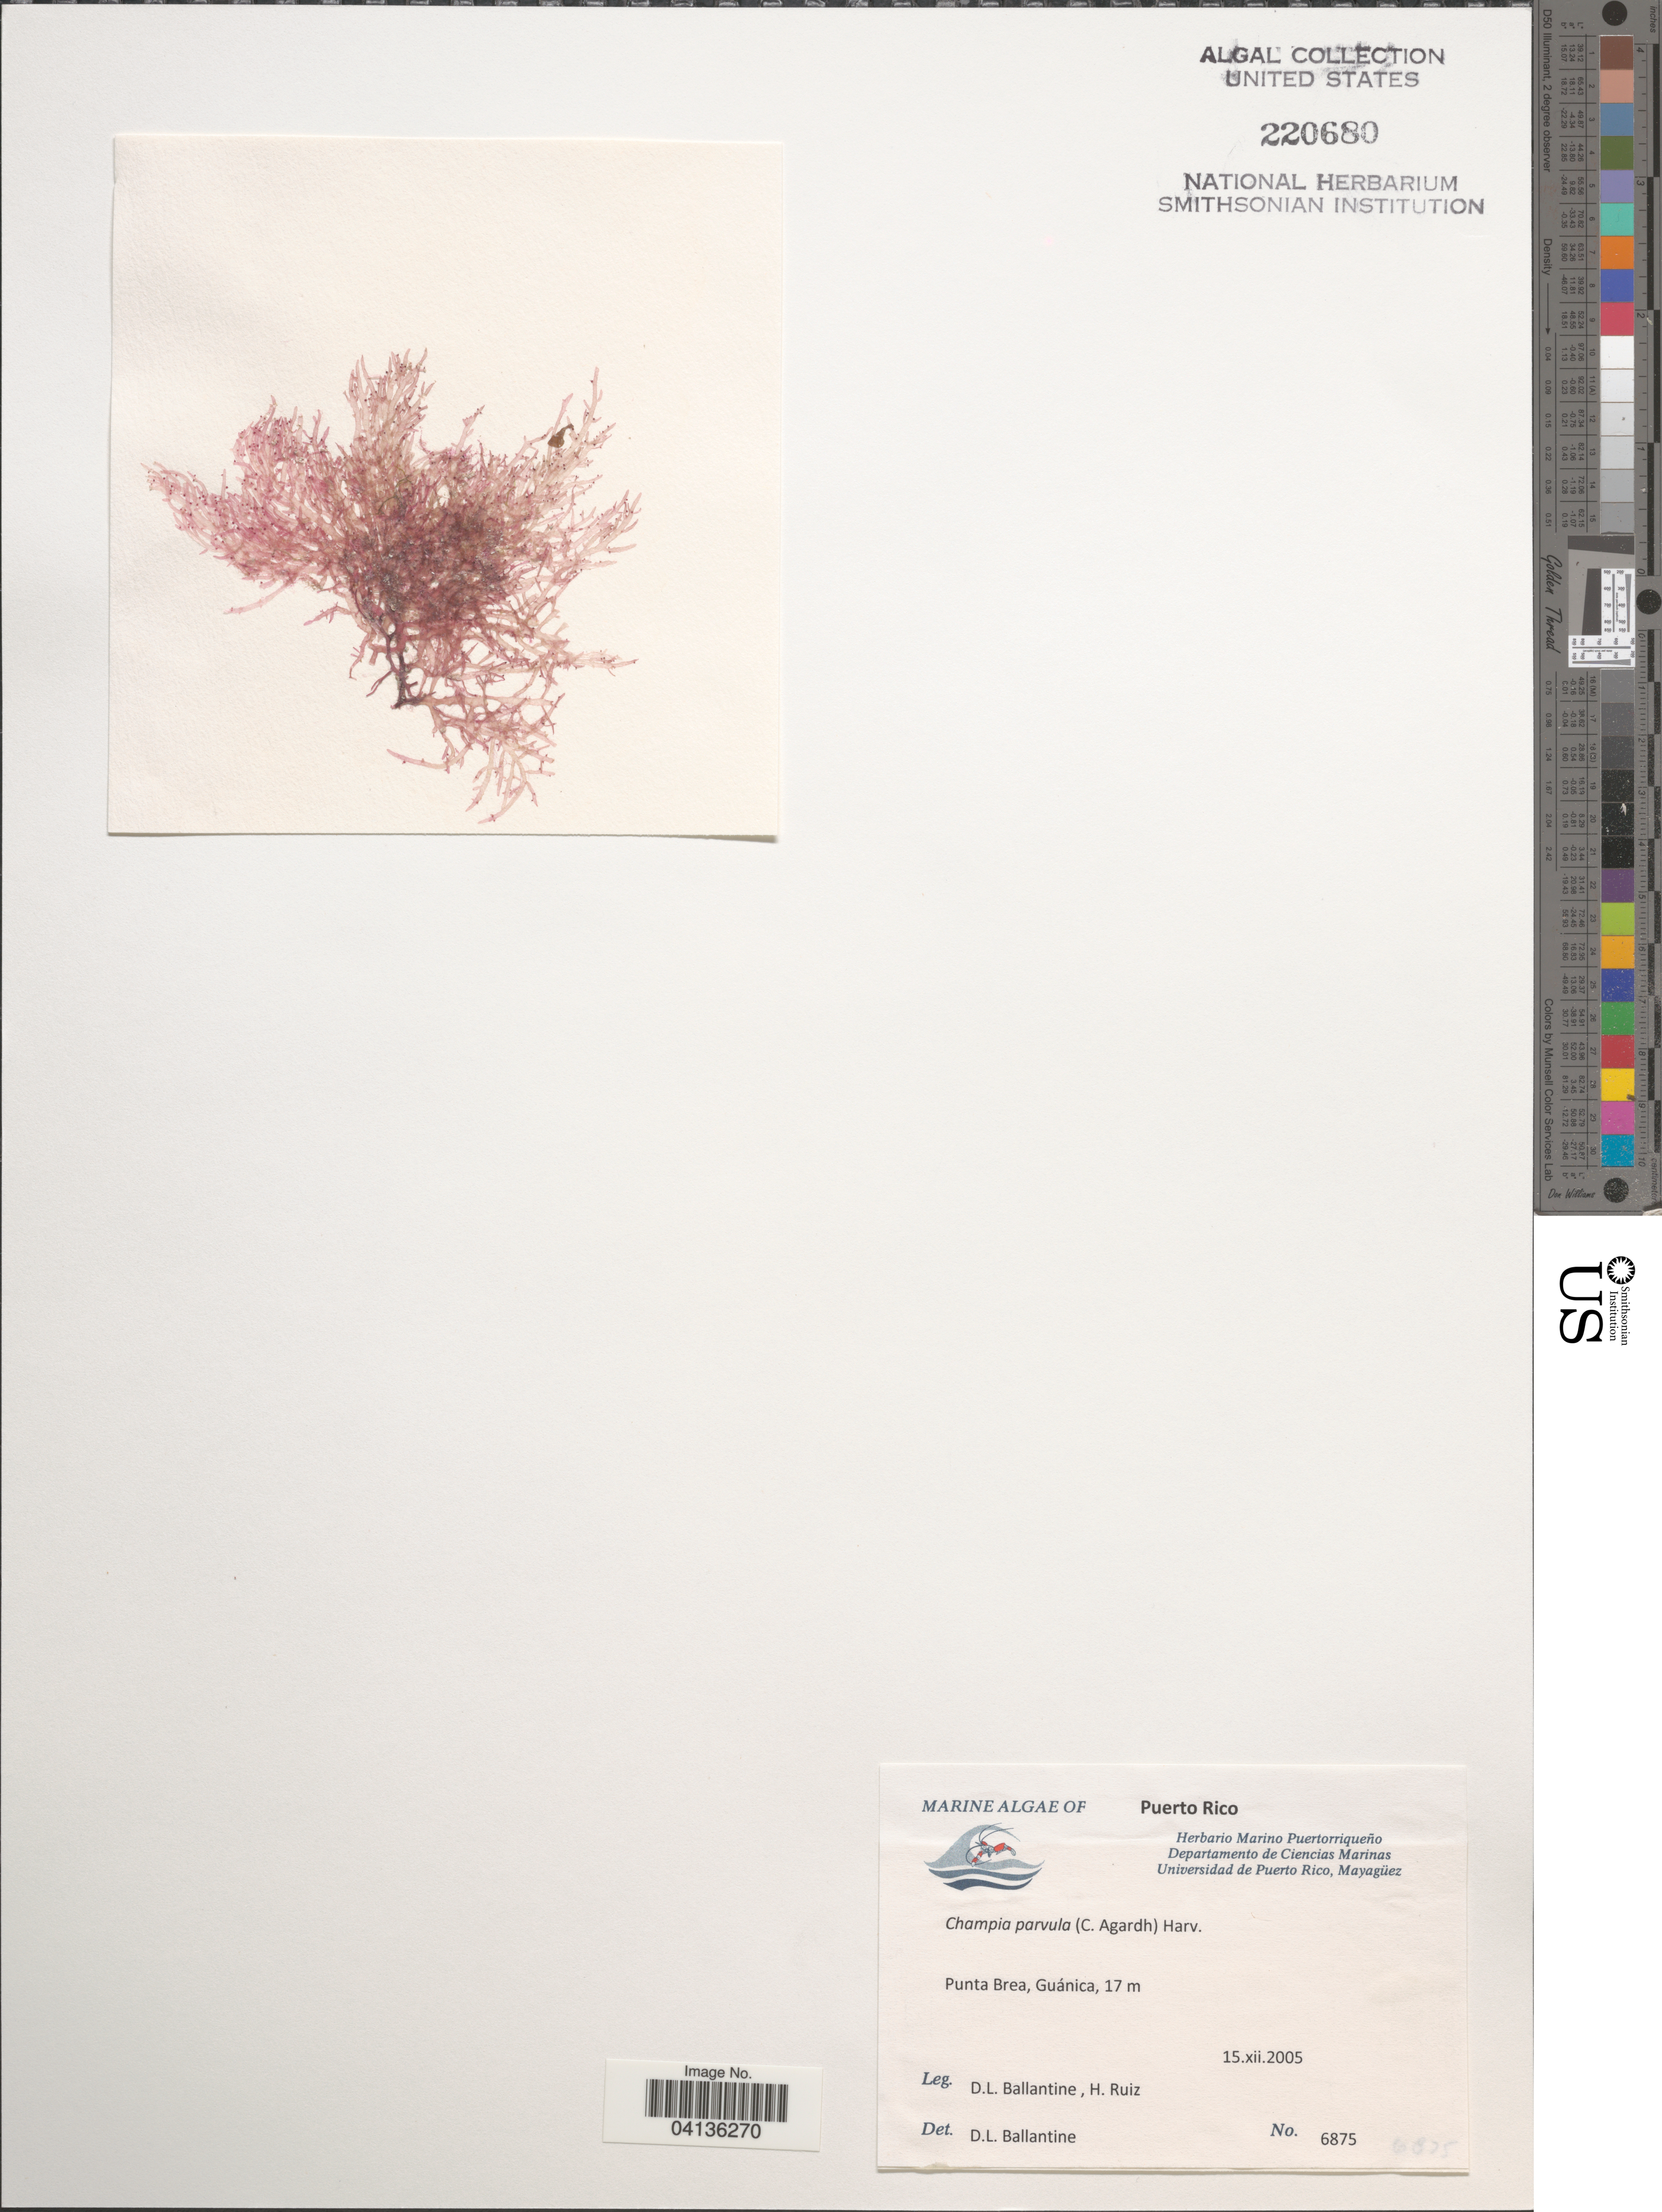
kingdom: Plantae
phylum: Rhodophyta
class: Florideophyceae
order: Rhodymeniales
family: Champiaceae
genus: Champia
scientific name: Champia parvula var. prostrata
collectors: D.L. Ballantine & H. Ruiz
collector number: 6875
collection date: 2005-12-15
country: Puerto Rico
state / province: Guánica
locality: Punta Brea.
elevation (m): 17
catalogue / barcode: US 220680